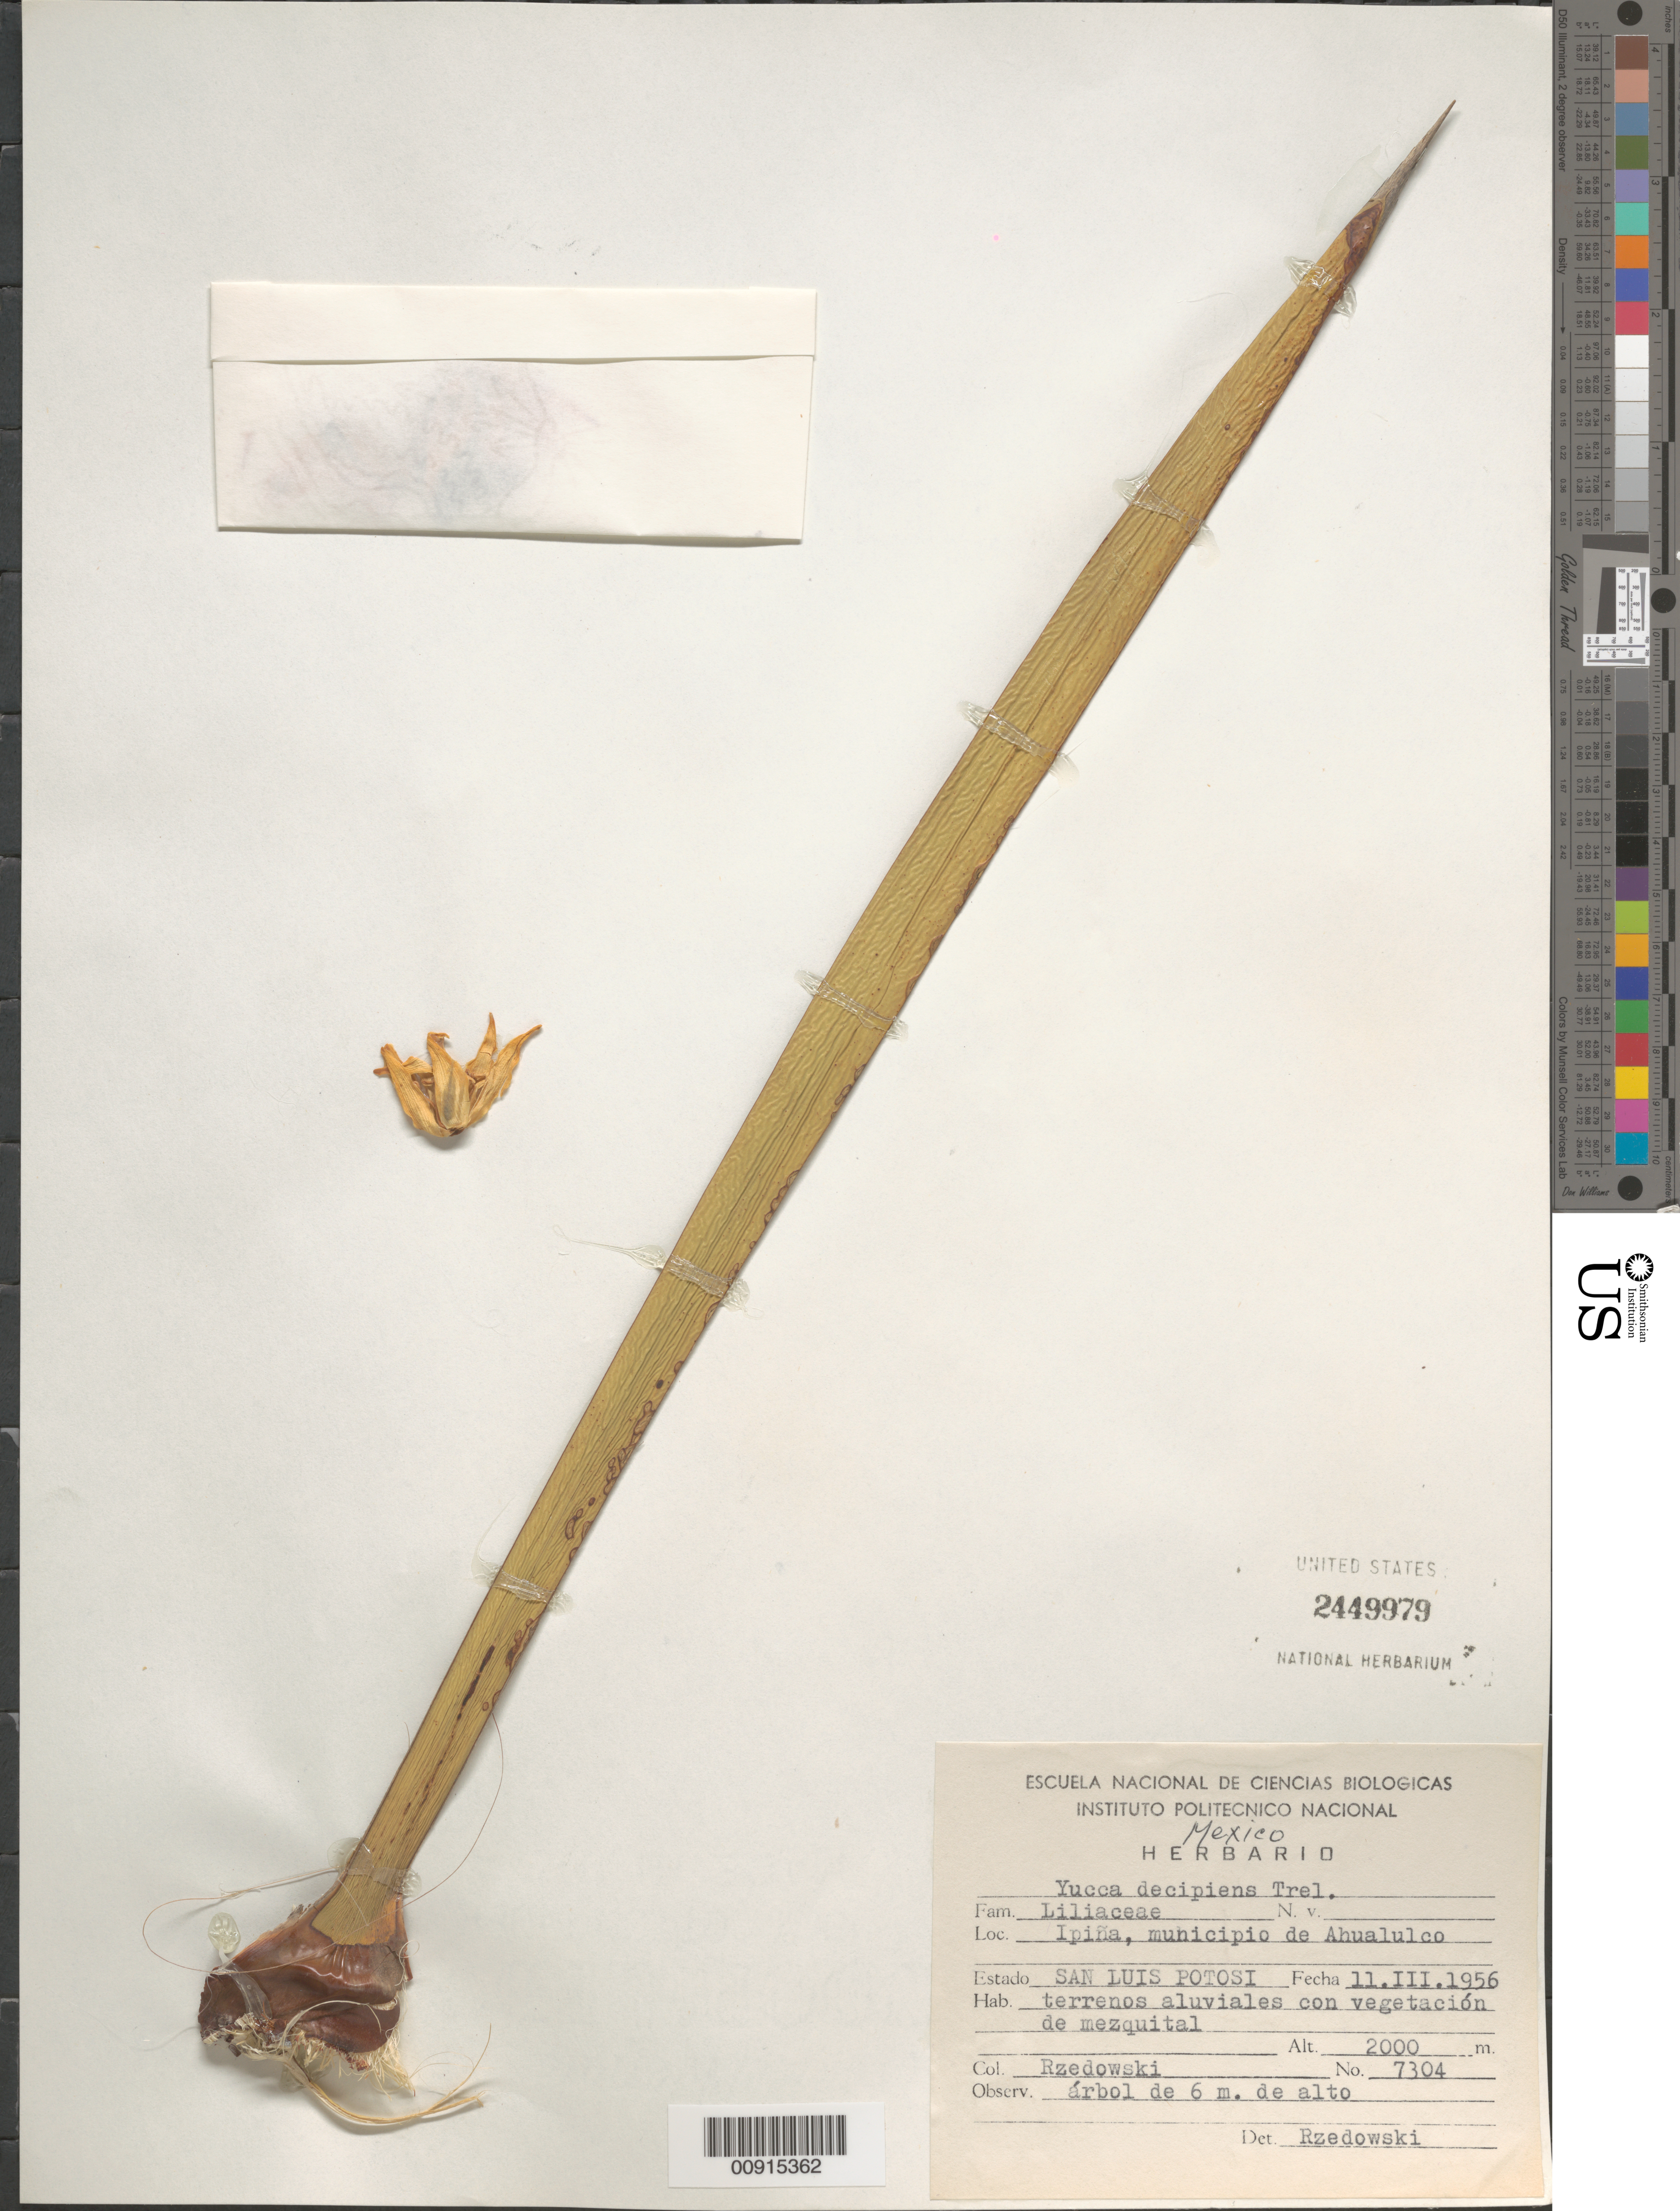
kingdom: Plantae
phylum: Tracheophyta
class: Liliopsida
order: Asparagales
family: Asparagaceae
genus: Yucca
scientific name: Yucca decipiens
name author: Trel.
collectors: J. Rzedowski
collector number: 7304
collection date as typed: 11 Mar 1956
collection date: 1956-03-11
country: Mexico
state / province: San Luis Potosí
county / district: Ahualulco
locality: Ipiña, municipio de Ahualulco, Estado San Luis Potosí.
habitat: Terrenos aluviales con vegetación de mezquital.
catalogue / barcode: US 2449979